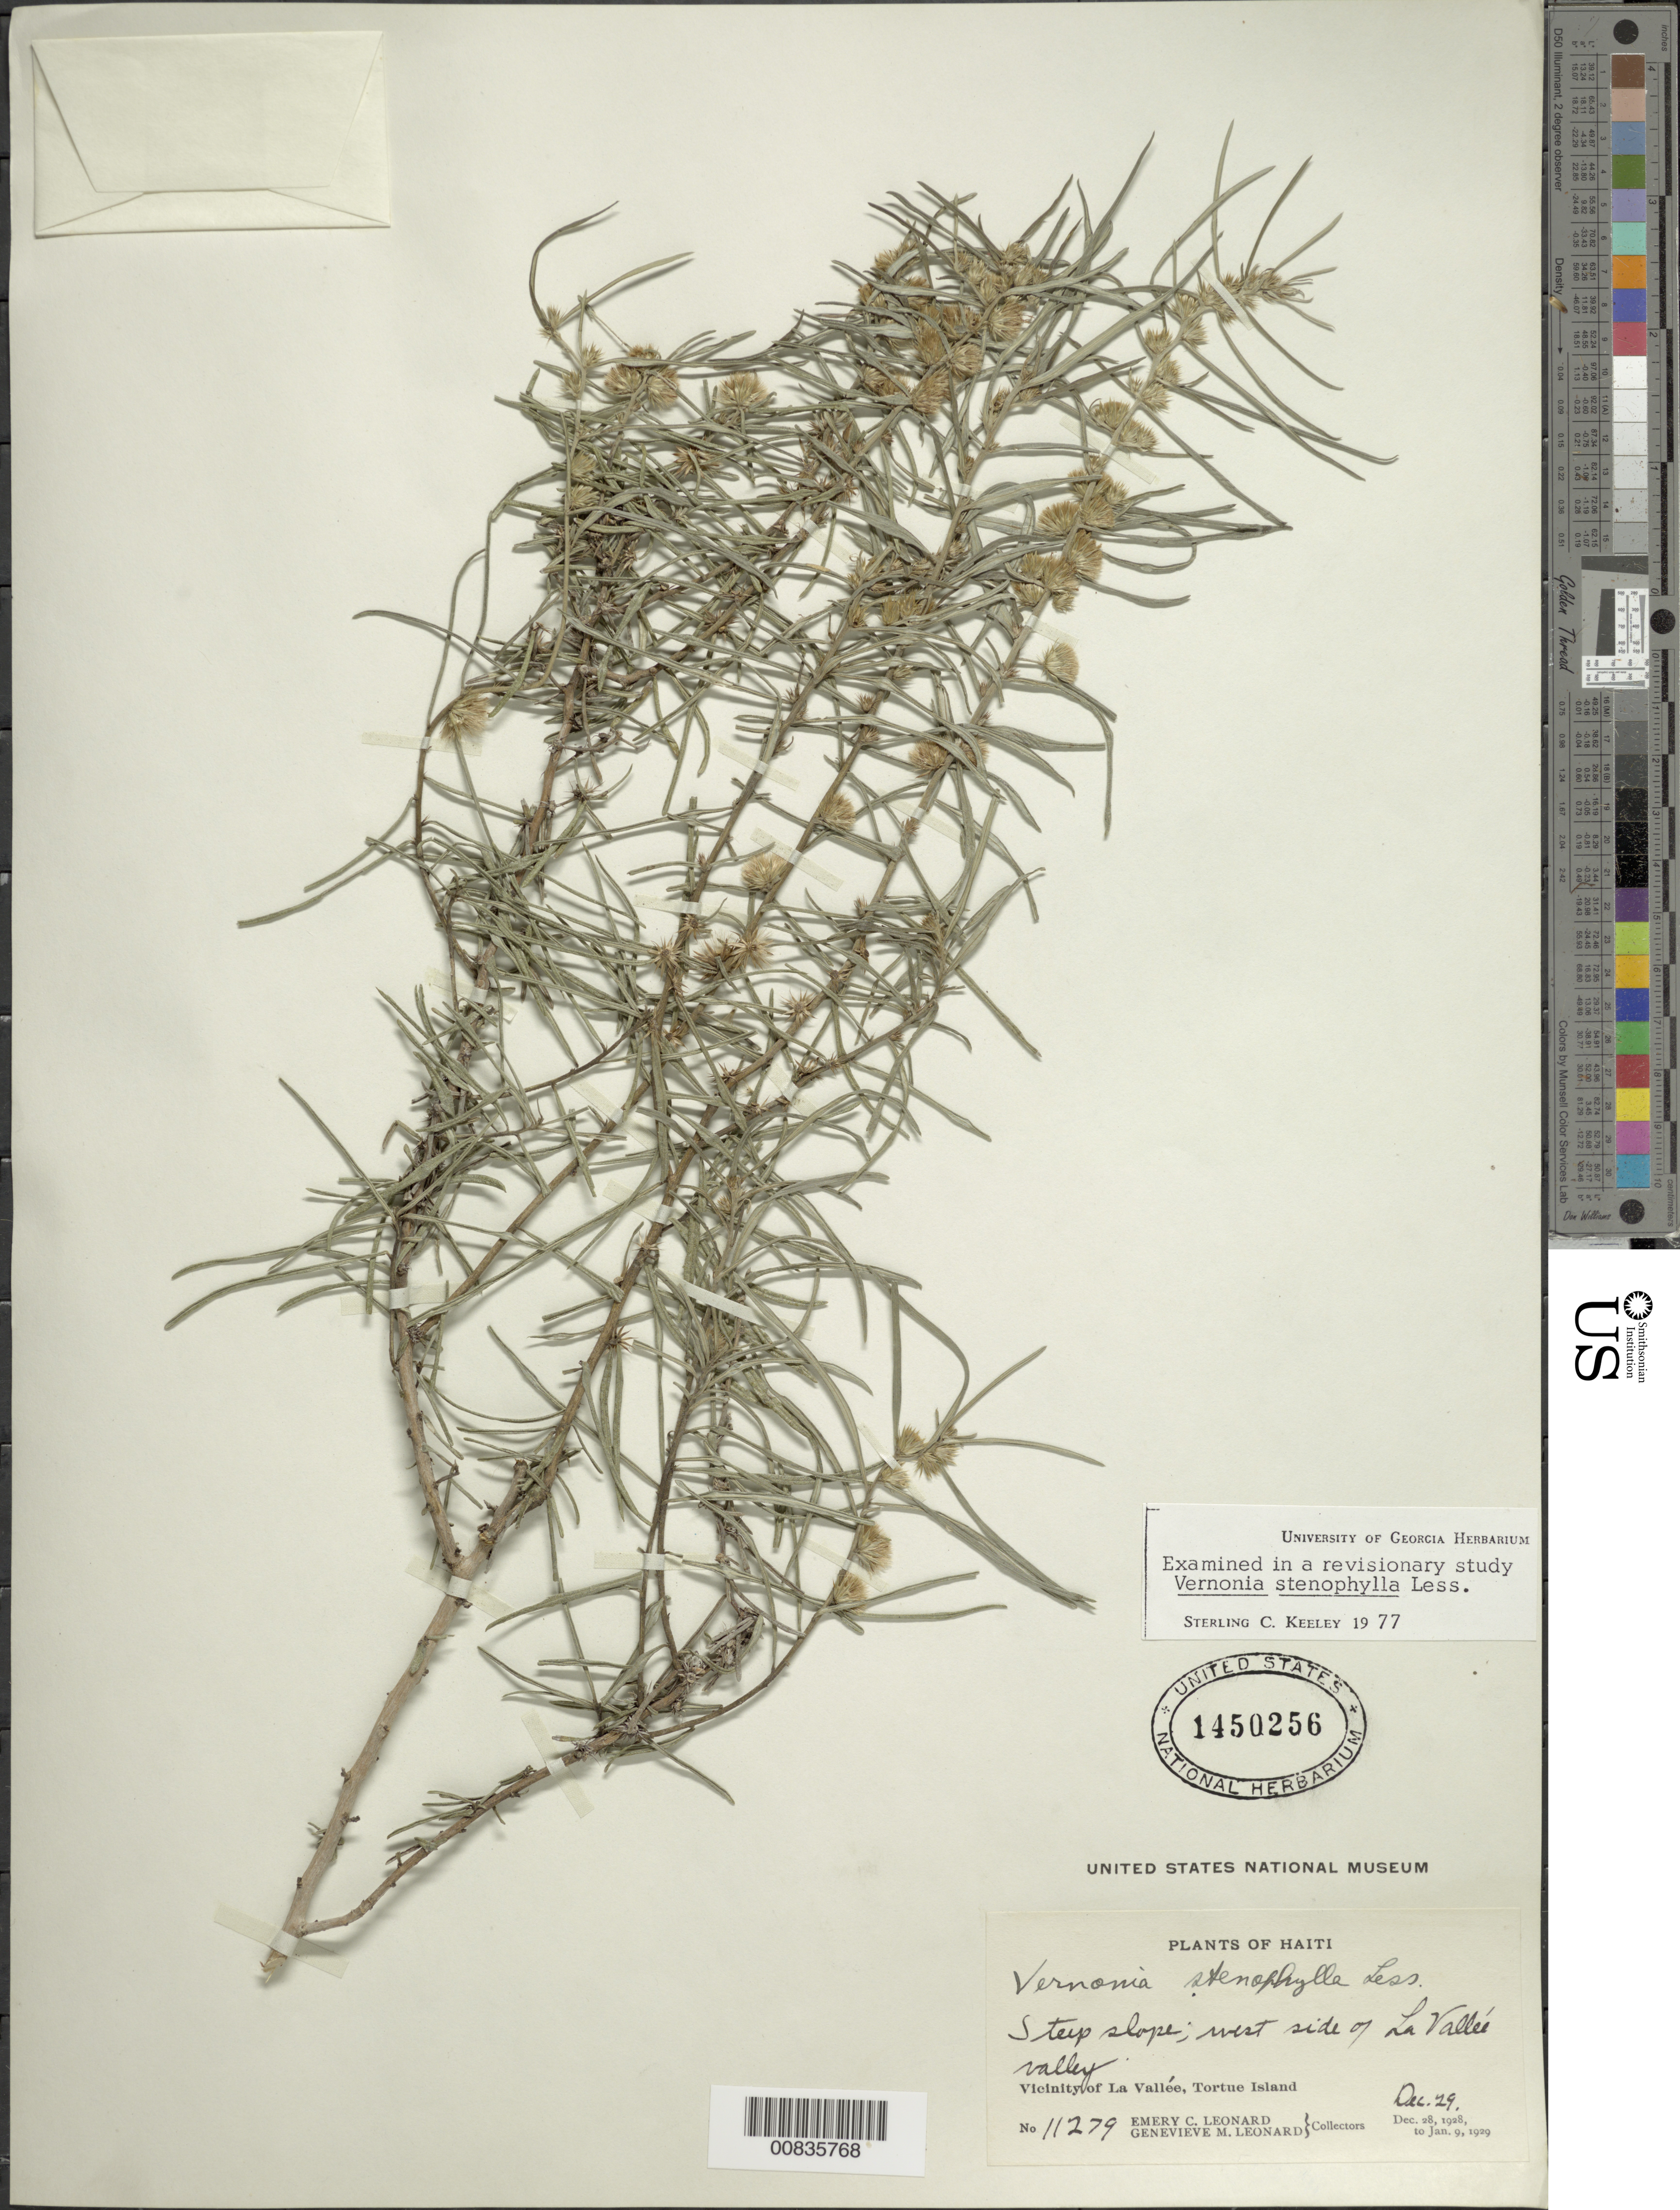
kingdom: Plantae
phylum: Tracheophyta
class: Magnoliopsida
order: Asterales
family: Asteraceae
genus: Lepidaploa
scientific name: Lepidaploa stenophylla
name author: (Less.) H. Rob.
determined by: Keeley, S. C.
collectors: E. C. Leonard & G. M. Leonard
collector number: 11279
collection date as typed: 29 Dec 1928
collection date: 1928-12-29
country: Haiti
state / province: Nord-Ouest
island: Île de la Tortue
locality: Vicinity of La Vallée, west side of La Vallée valley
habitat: Steep slope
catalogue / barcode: US 1450256